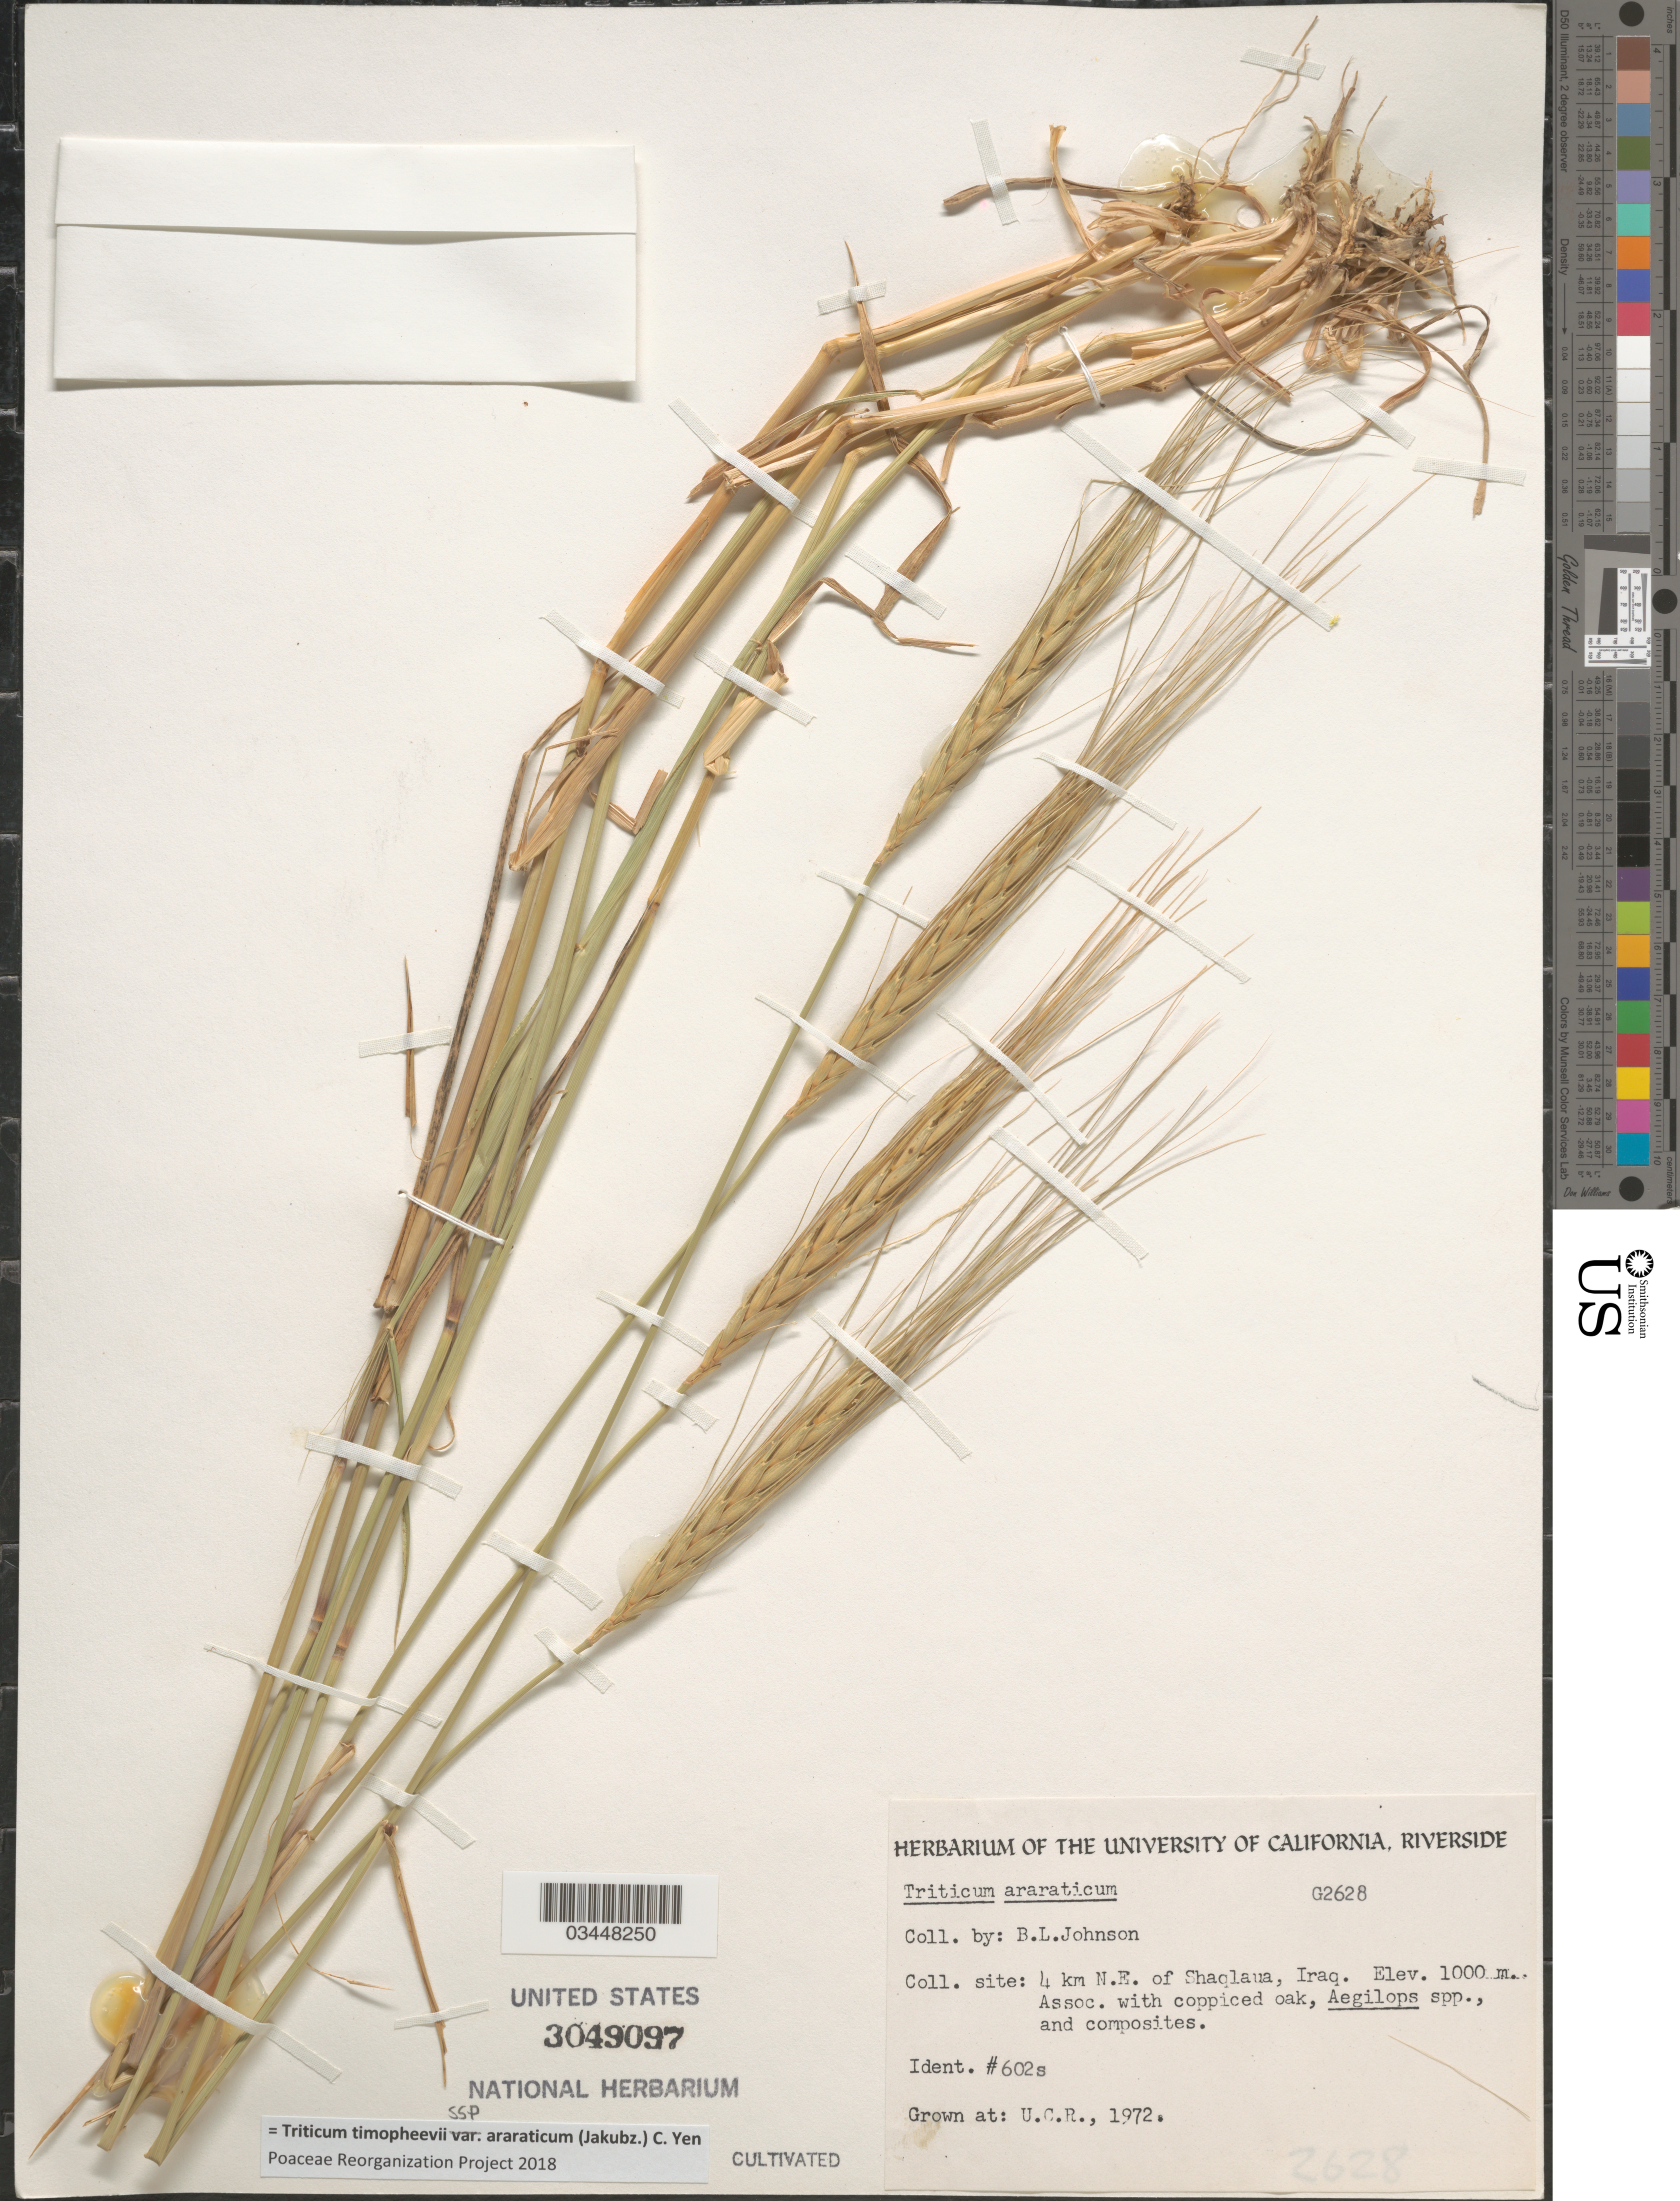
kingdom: Plantae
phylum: Tracheophyta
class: Liliopsida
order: Poales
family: Poaceae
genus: Triticum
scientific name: Triticum timopheevii subsp. araraticum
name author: (Jakubz.) C. Yen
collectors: ex herb. Univ. of California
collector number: G2628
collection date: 1972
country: United States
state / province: California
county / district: Riverside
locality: U.C.R.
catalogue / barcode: US 3049097